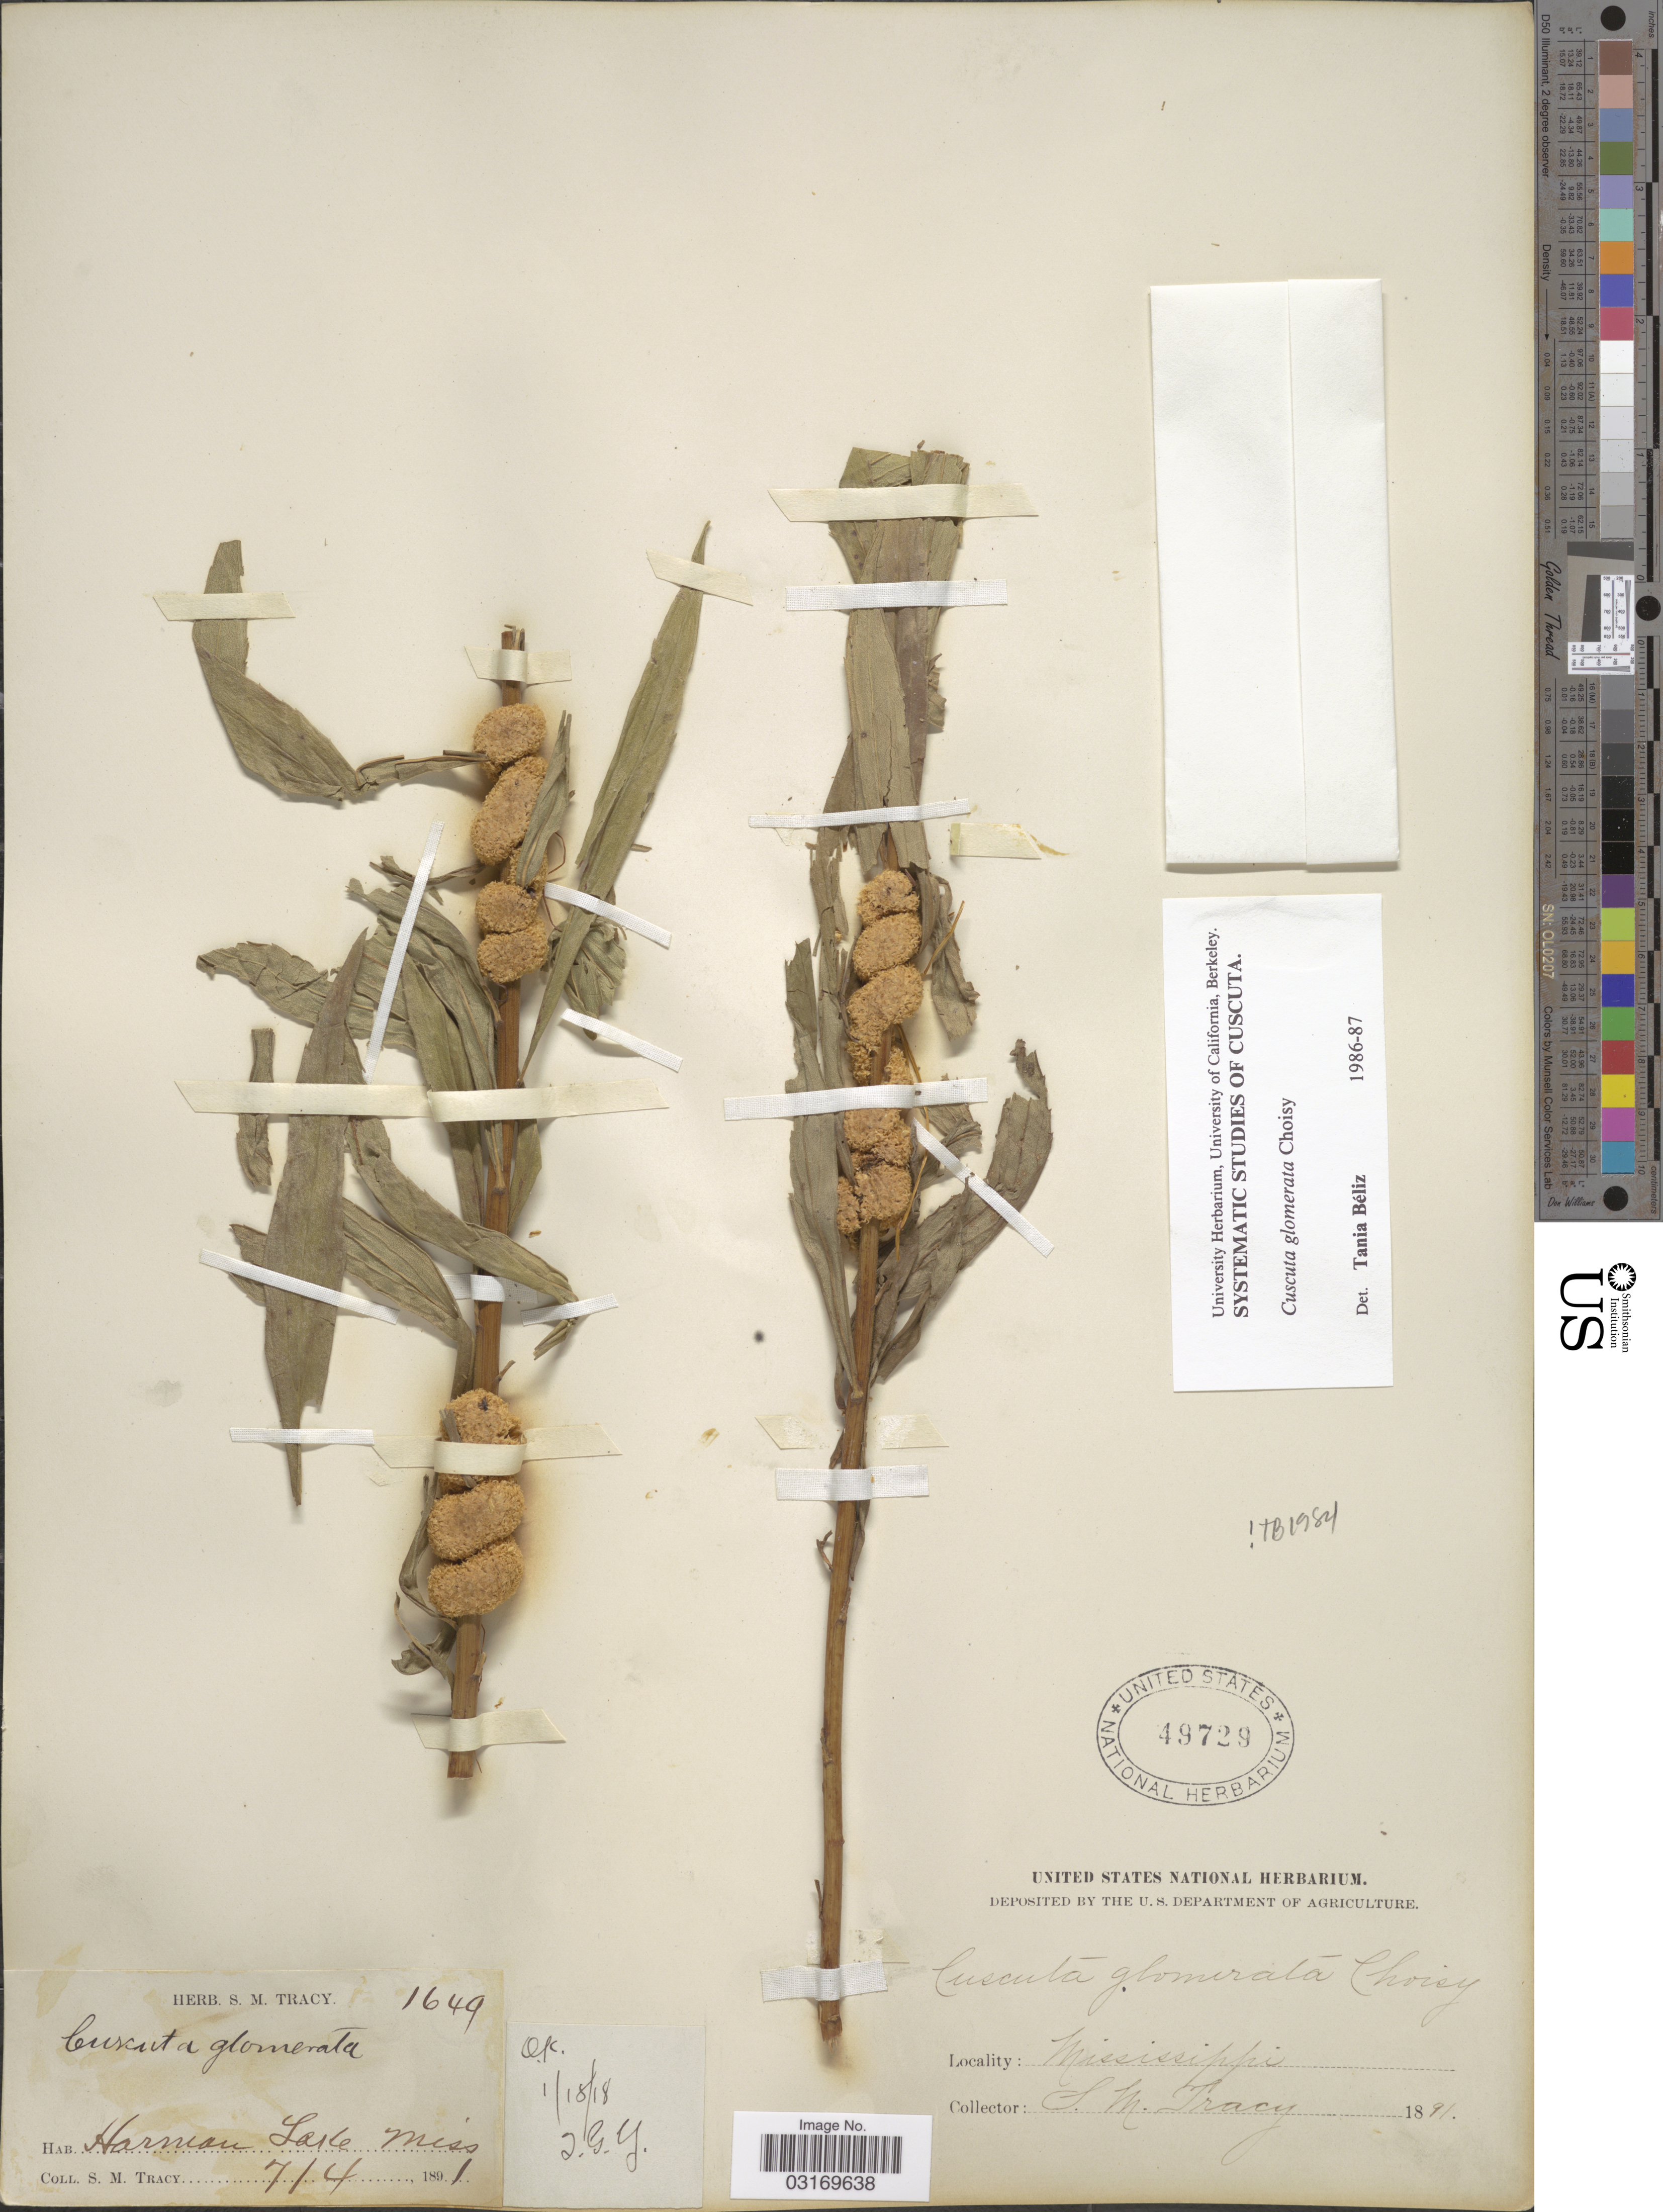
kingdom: Plantae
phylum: Tracheophyta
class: Magnoliopsida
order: Solanales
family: Convolvulaceae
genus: Cuscuta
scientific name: Cuscuta glomerata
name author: Chris.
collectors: S. M. Tracy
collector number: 1649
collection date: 1891-07-04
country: United States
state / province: Mississippi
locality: Harman Lake.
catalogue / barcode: US 49729